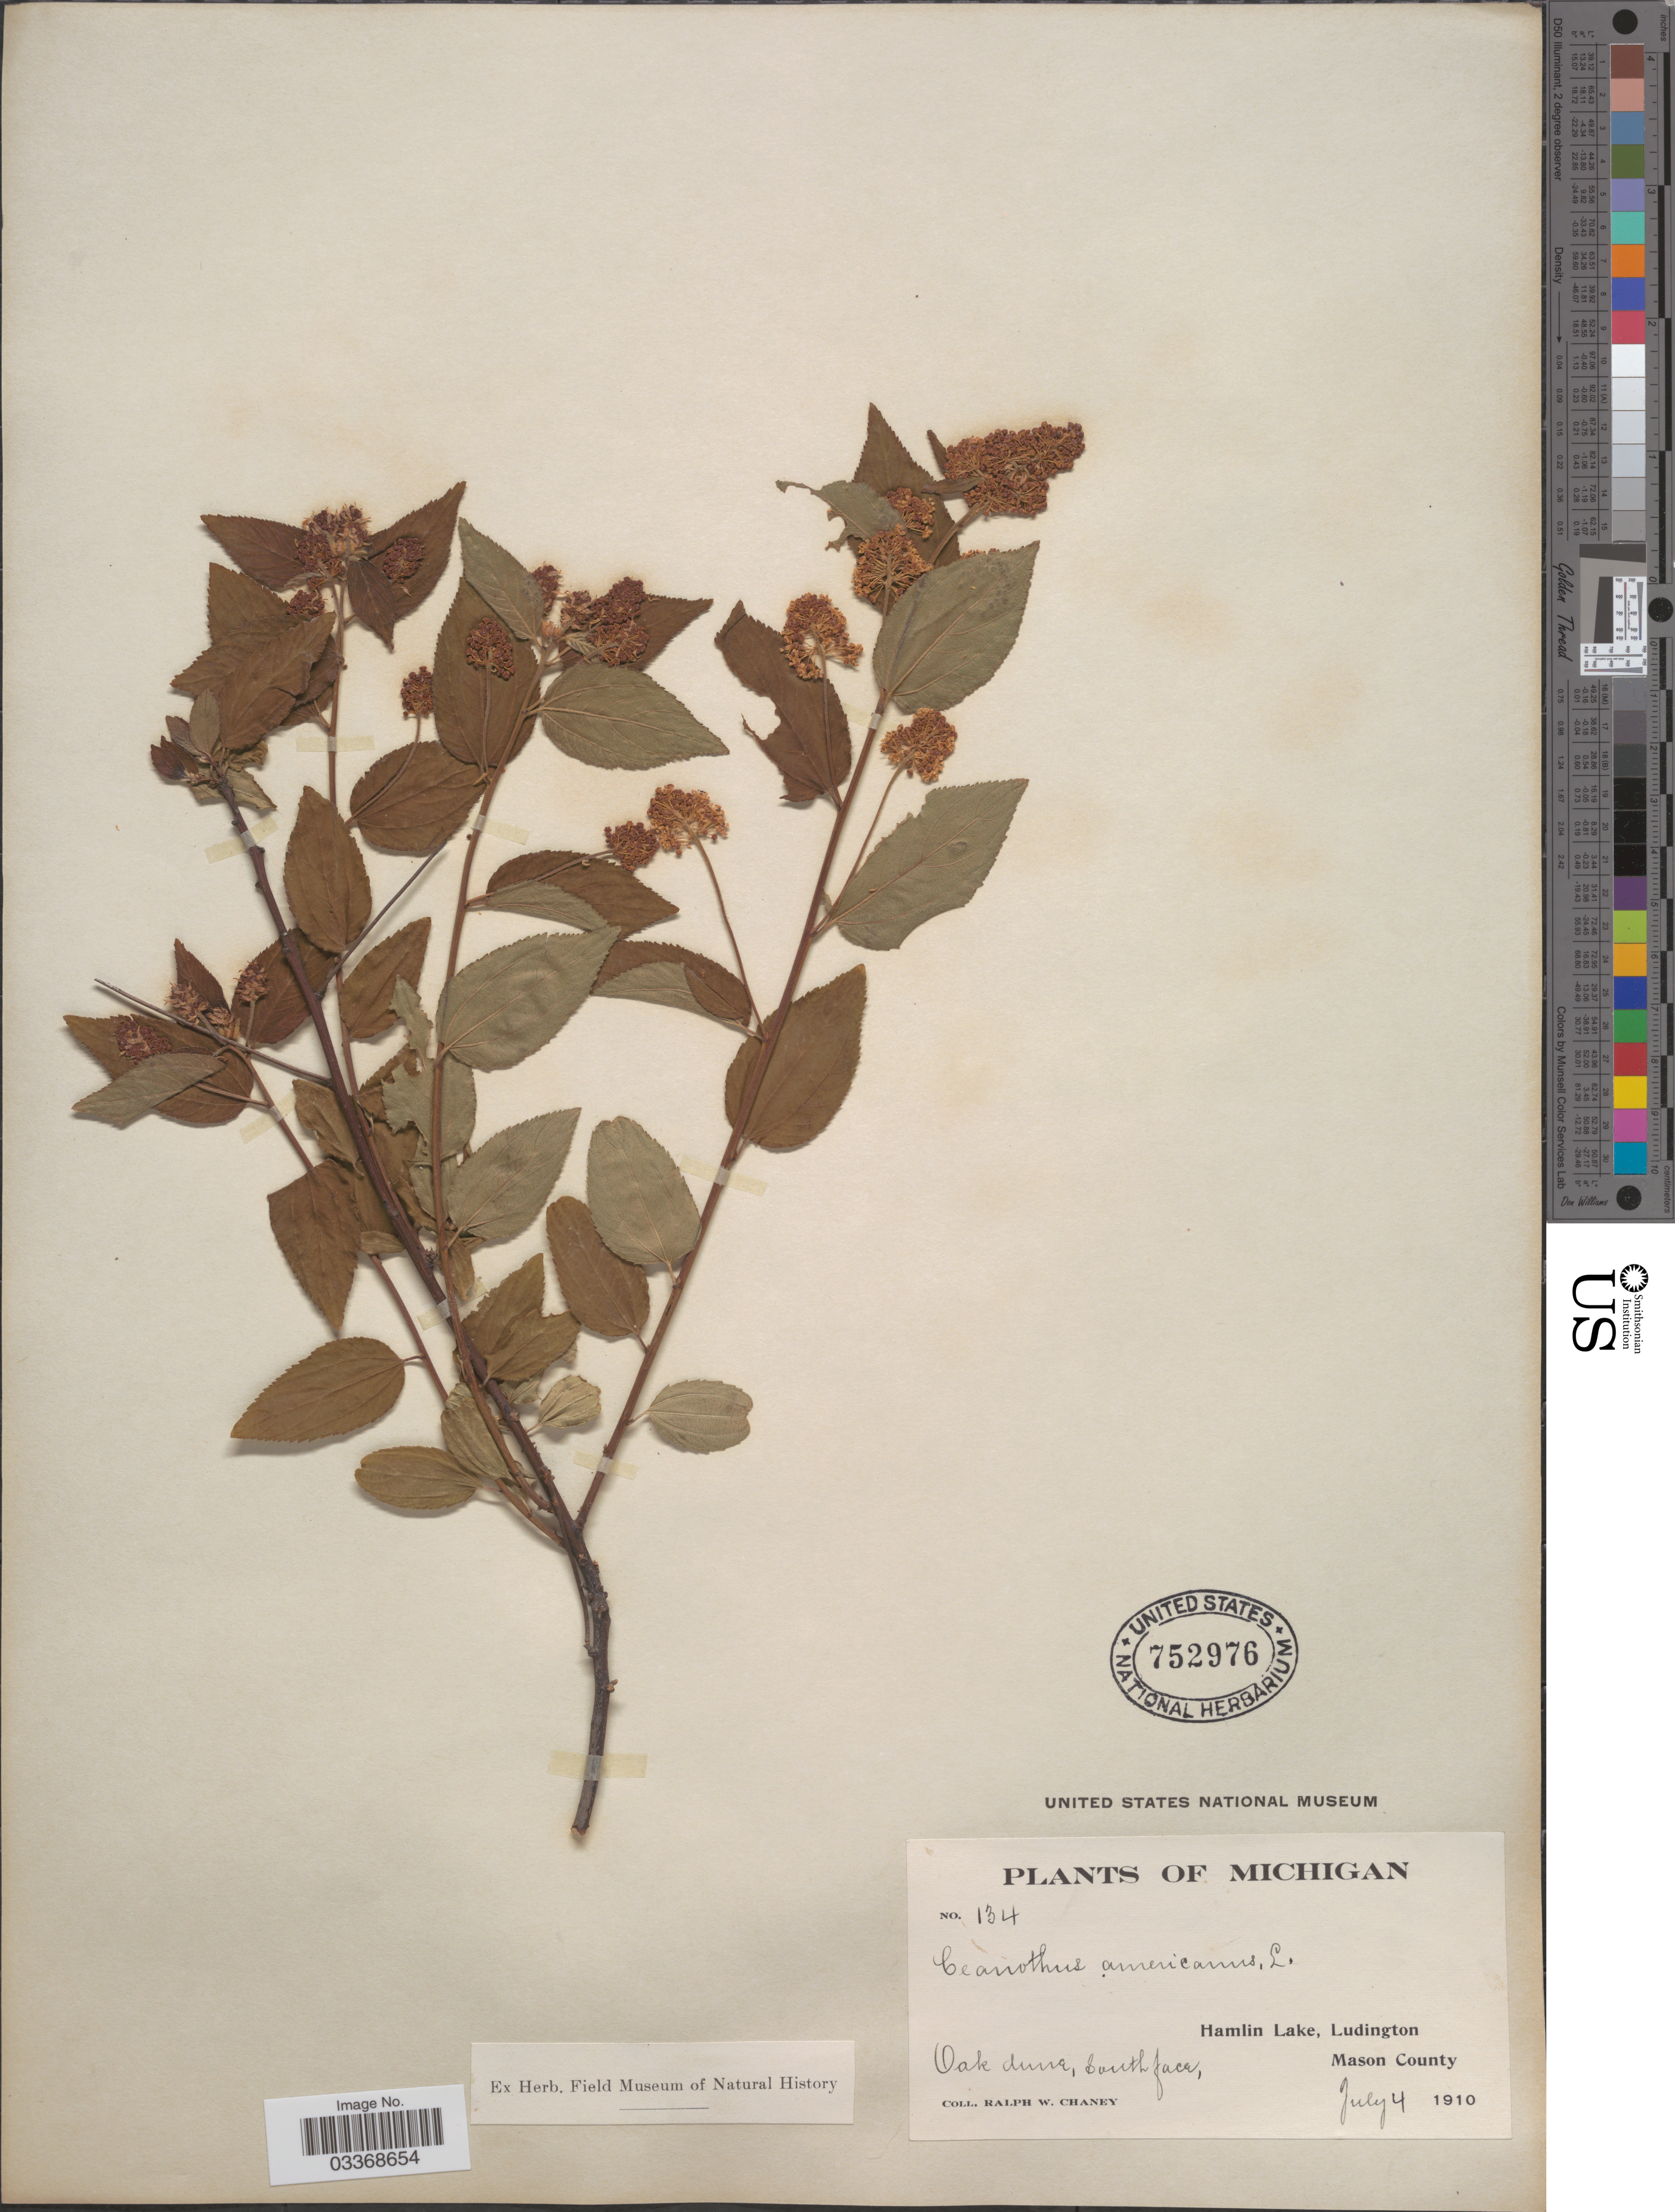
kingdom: Plantae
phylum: Tracheophyta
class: Magnoliopsida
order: Rosales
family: Rhamnaceae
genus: Ceanothus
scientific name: Ceanothus americanus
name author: L.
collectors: R. Chaney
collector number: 134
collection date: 1910-07-04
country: United States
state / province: Michigan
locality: Hamlin Lake, Ludington. Mason County. South face.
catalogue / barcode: US 752976